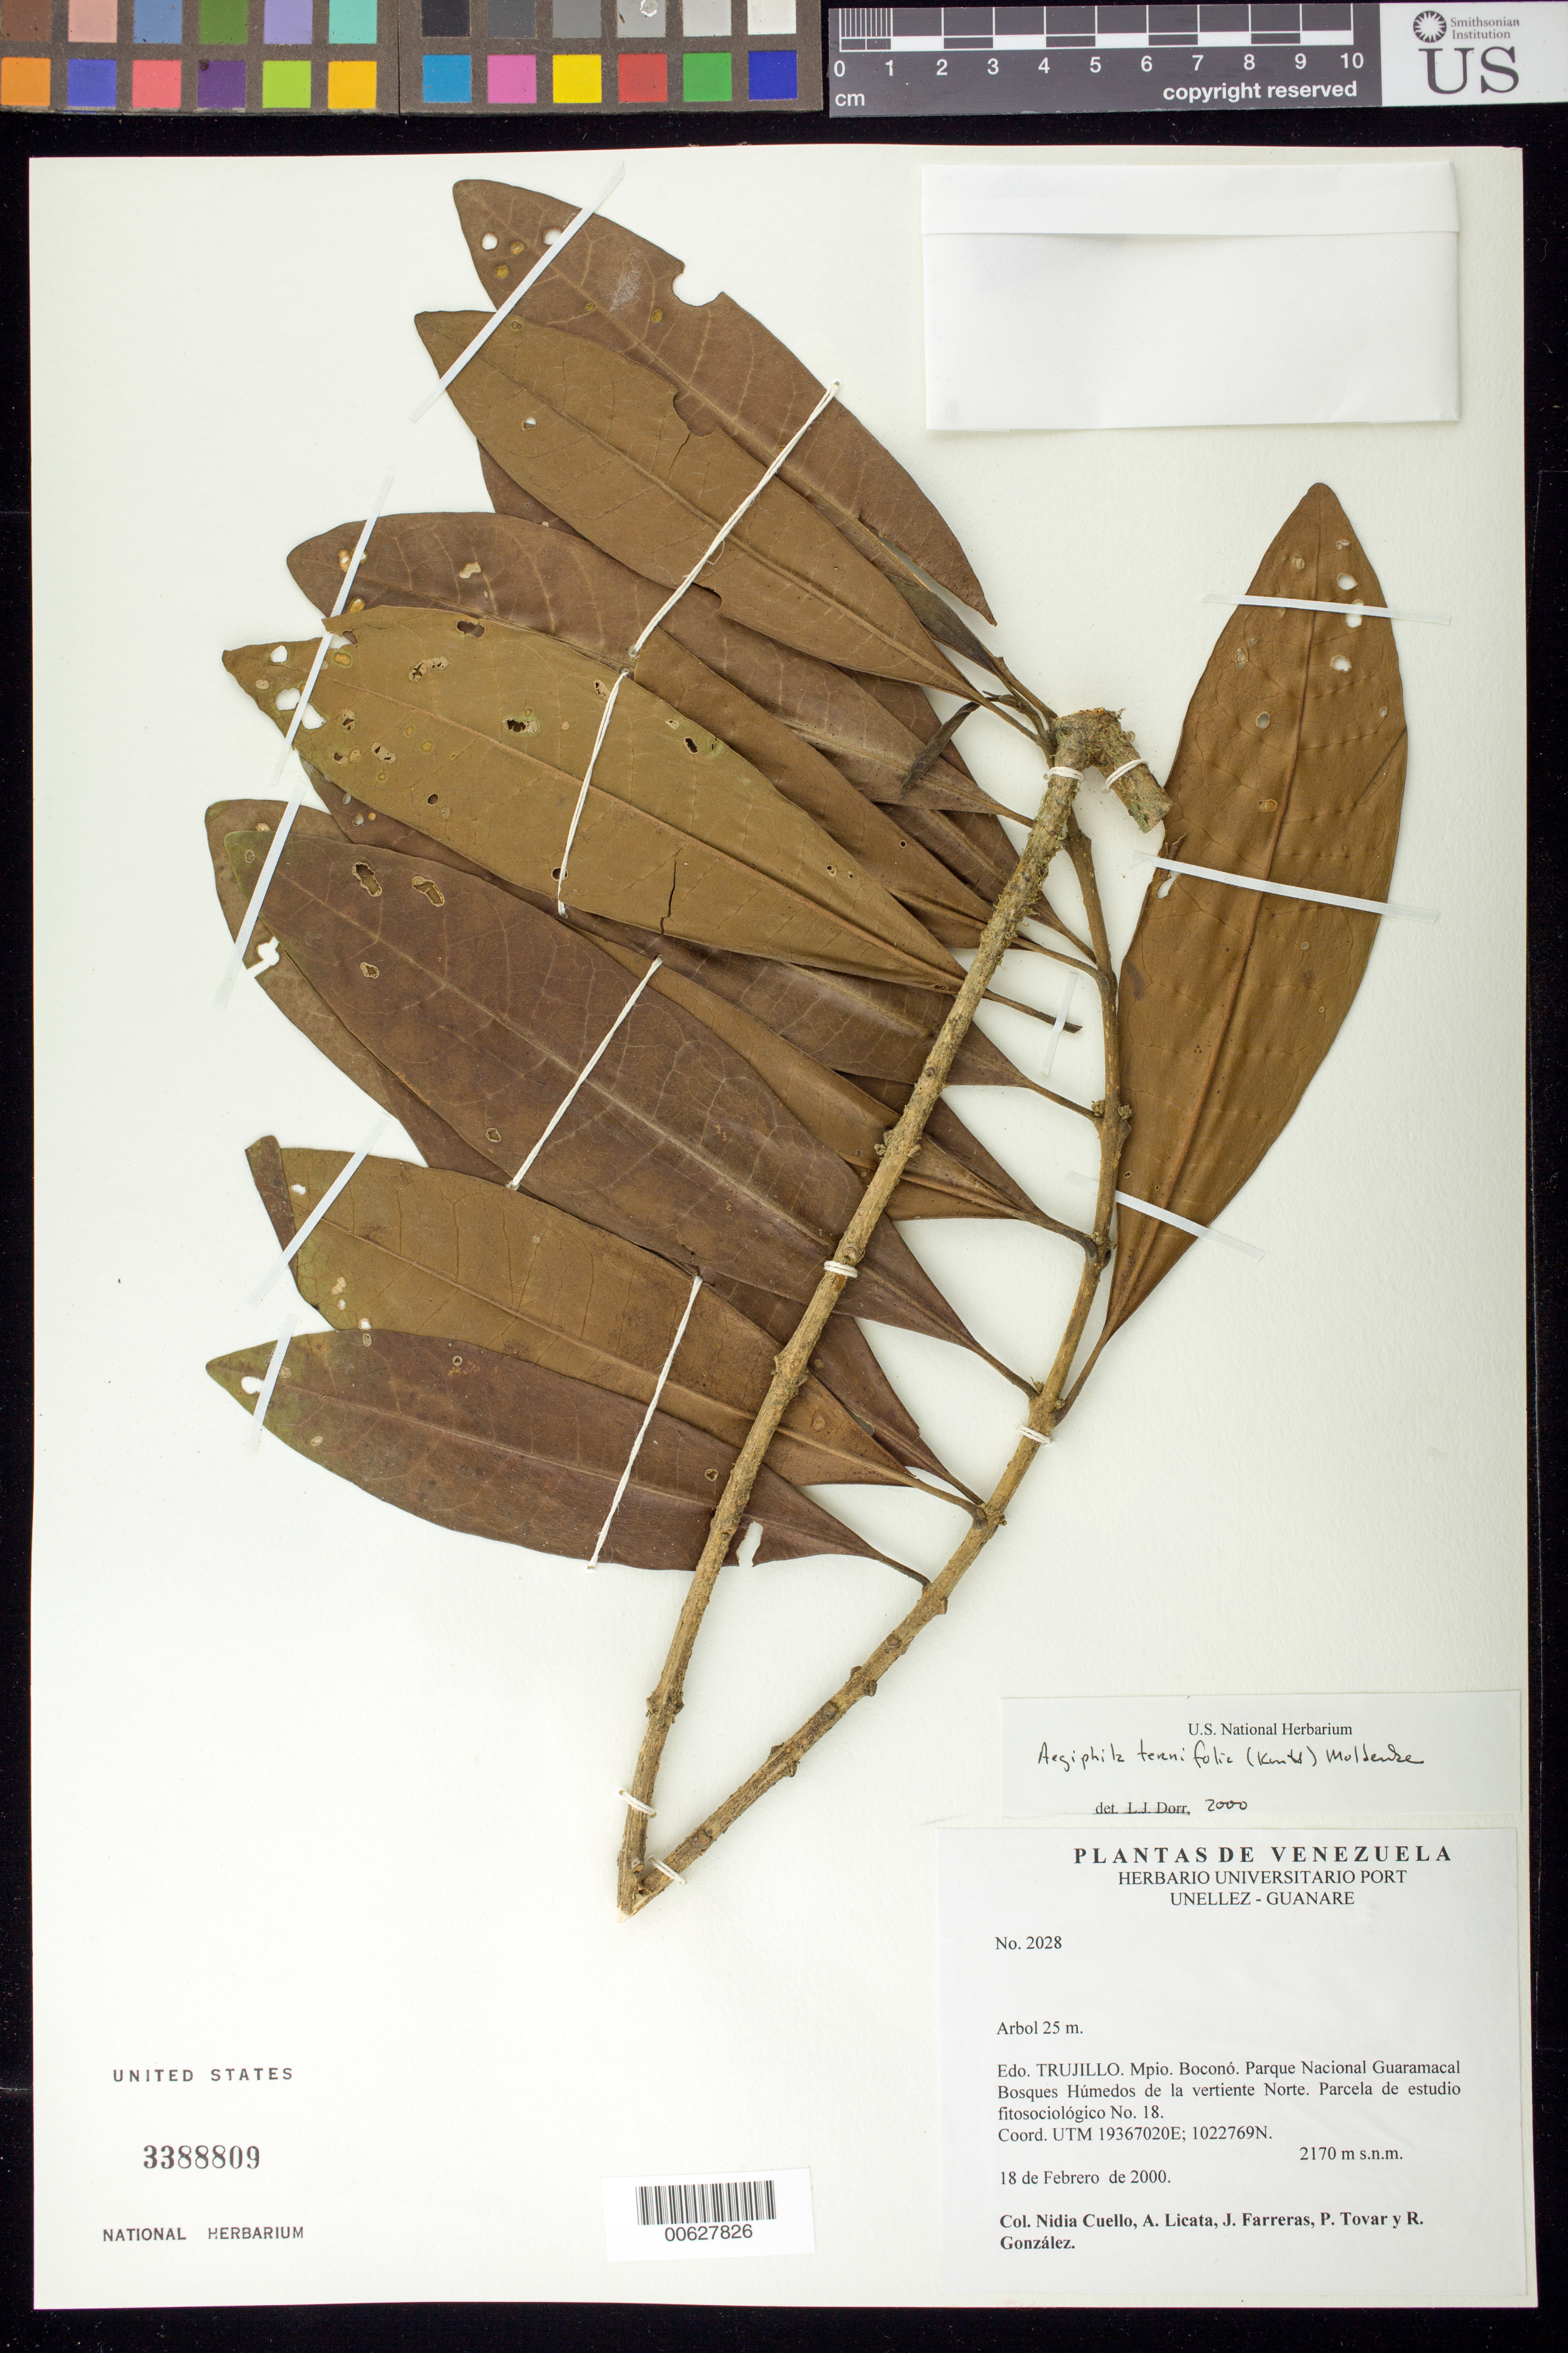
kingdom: Plantae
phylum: Tracheophyta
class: Magnoliopsida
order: Lamiales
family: Lamiaceae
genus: Aegiphila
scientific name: Aegiphila ternifolia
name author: (Kunth) Moldenke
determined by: Dorr, L. J., (BOT), Smithsonian Institution - National Museum of Natural History (UNITED STATES)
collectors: N. L. Cuello, A. Licata, J. Farreras, P. Tovar & R. González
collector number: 2028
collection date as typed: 18 Feb 2000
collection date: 2000-02-18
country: Venezuela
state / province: Trujillo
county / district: Boconó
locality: Parque Nacional Guaramacal, vertiente N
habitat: Bosques húmedos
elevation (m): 2170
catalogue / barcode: US 3388809